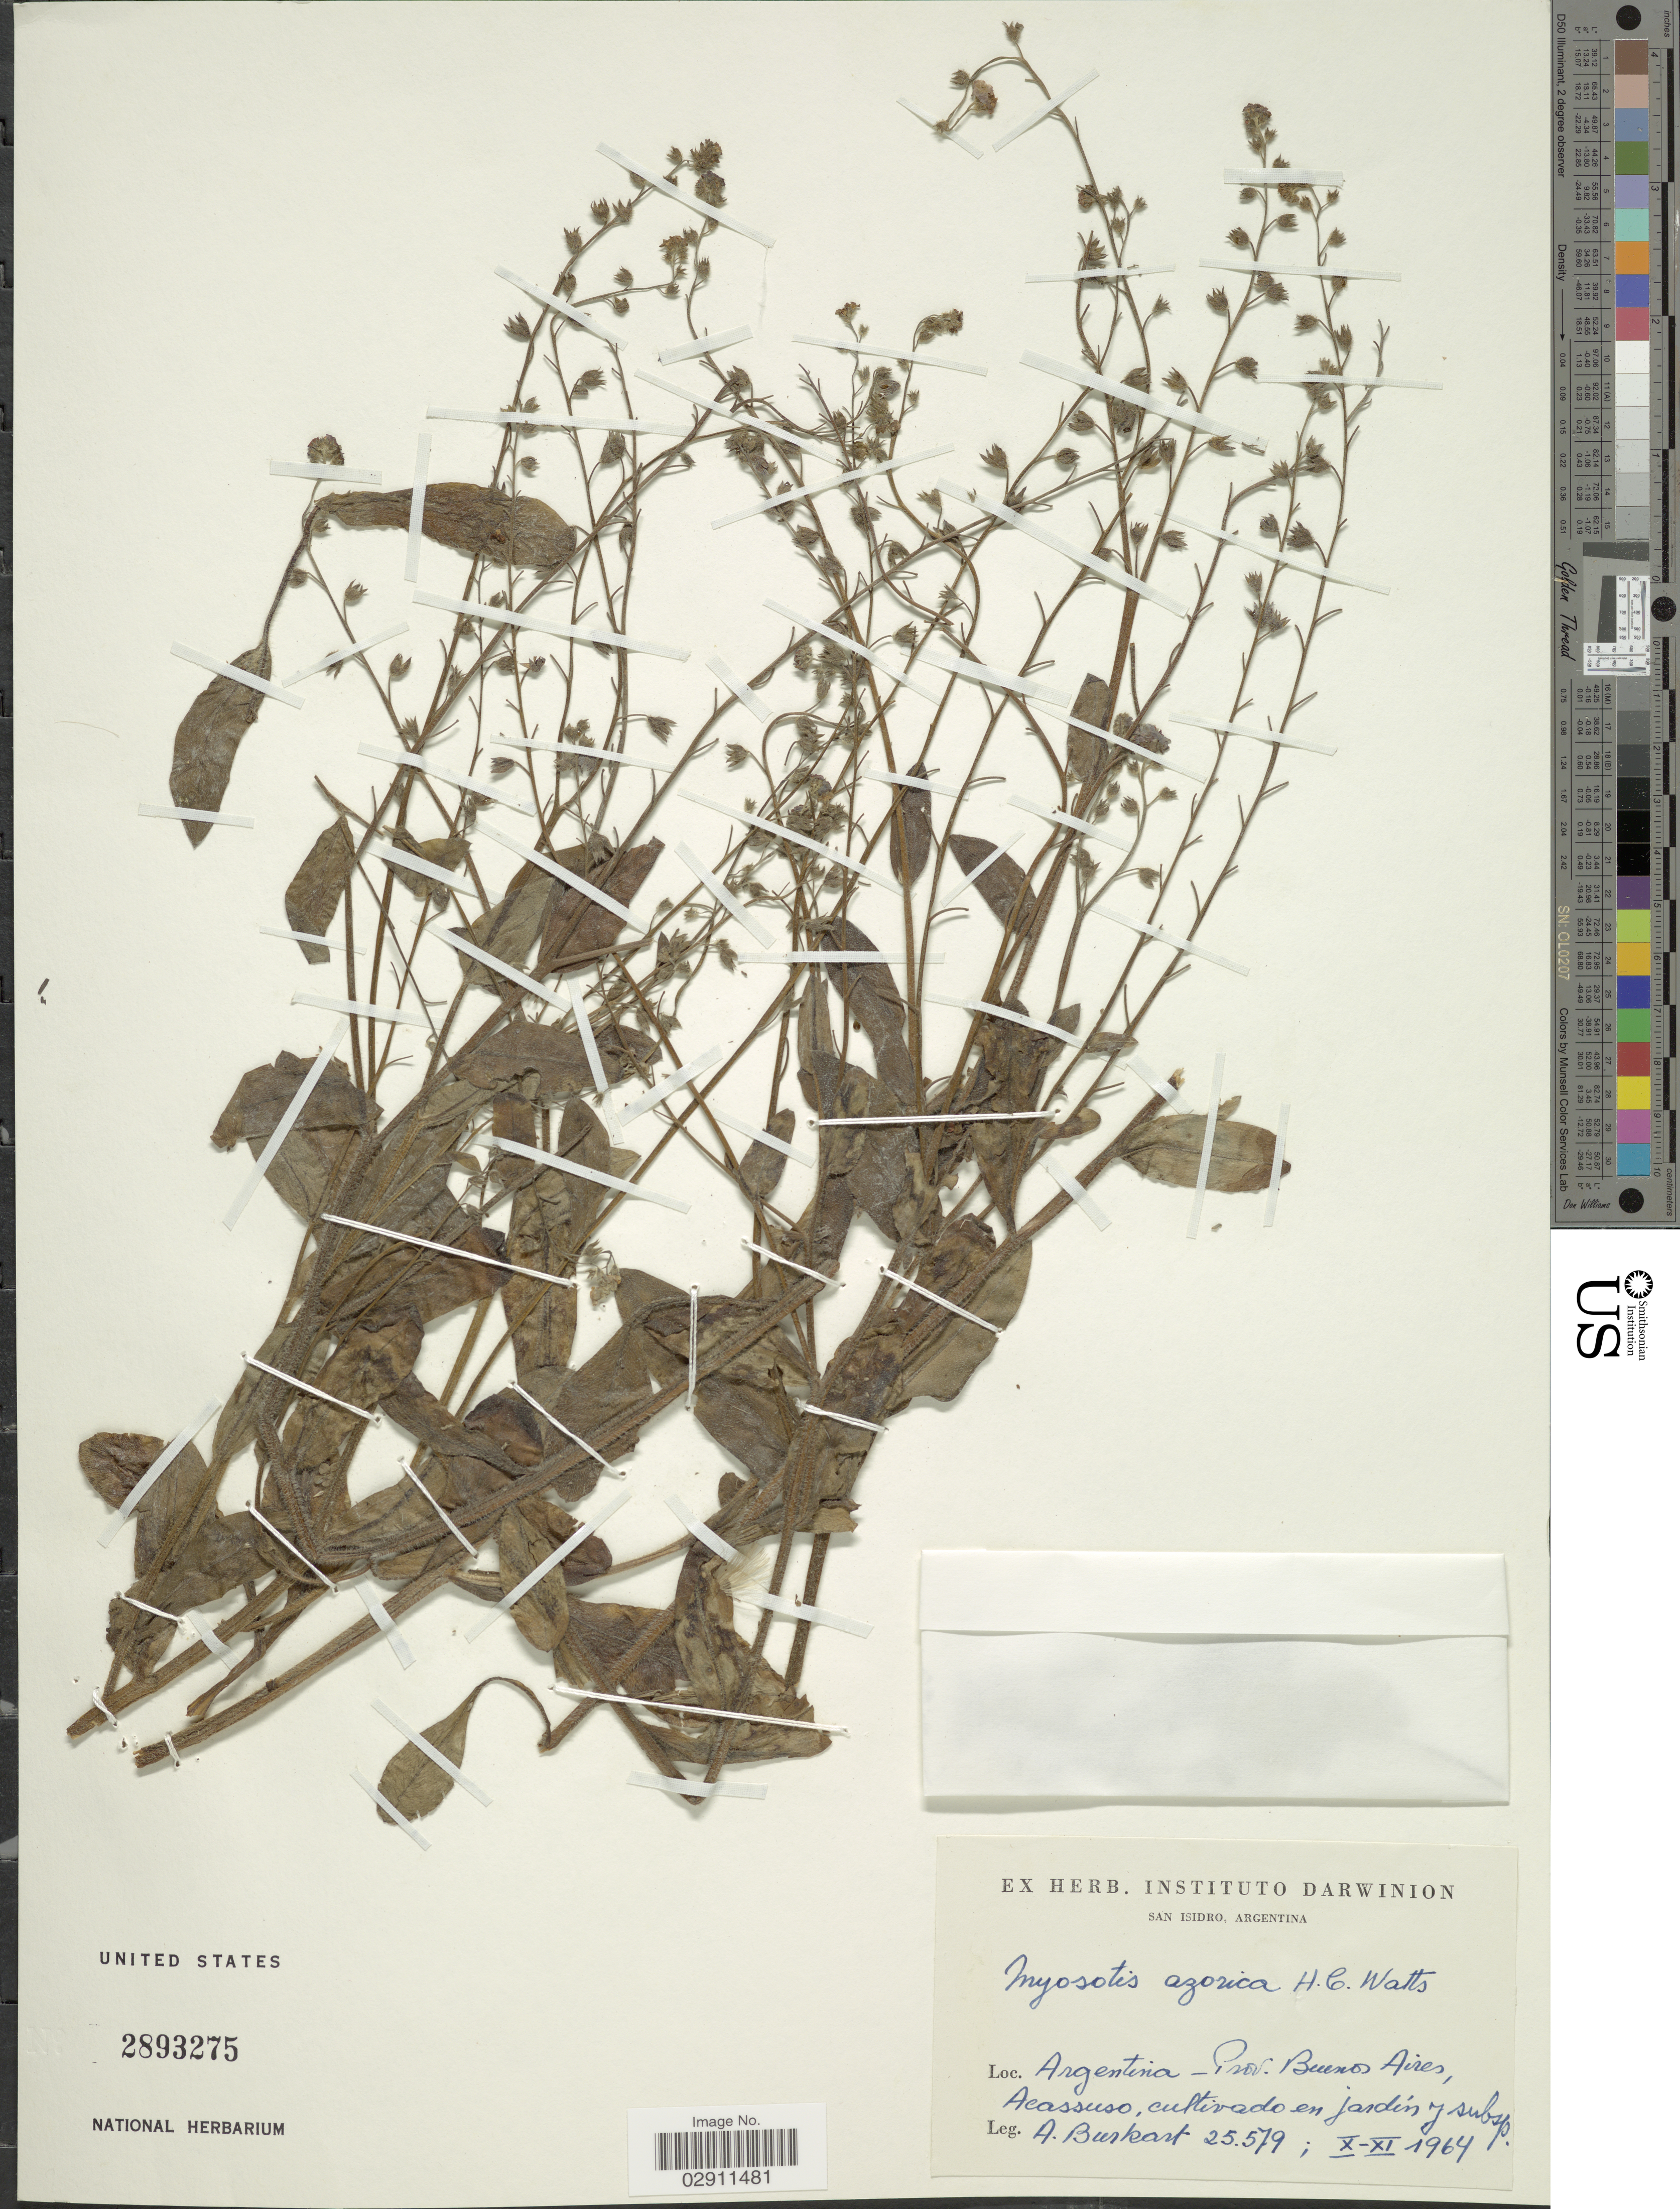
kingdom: Plantae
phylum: Tracheophyta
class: Magnoliopsida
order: Boraginales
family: Boraginaceae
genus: Myosotis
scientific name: Myosotis azorica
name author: H. C. Watson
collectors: A. E. Burkart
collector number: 25579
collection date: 1964-10/1964-11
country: Argentina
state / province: Buenos Aires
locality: Acassuso. cultivado en jardin.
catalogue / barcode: US 2893275